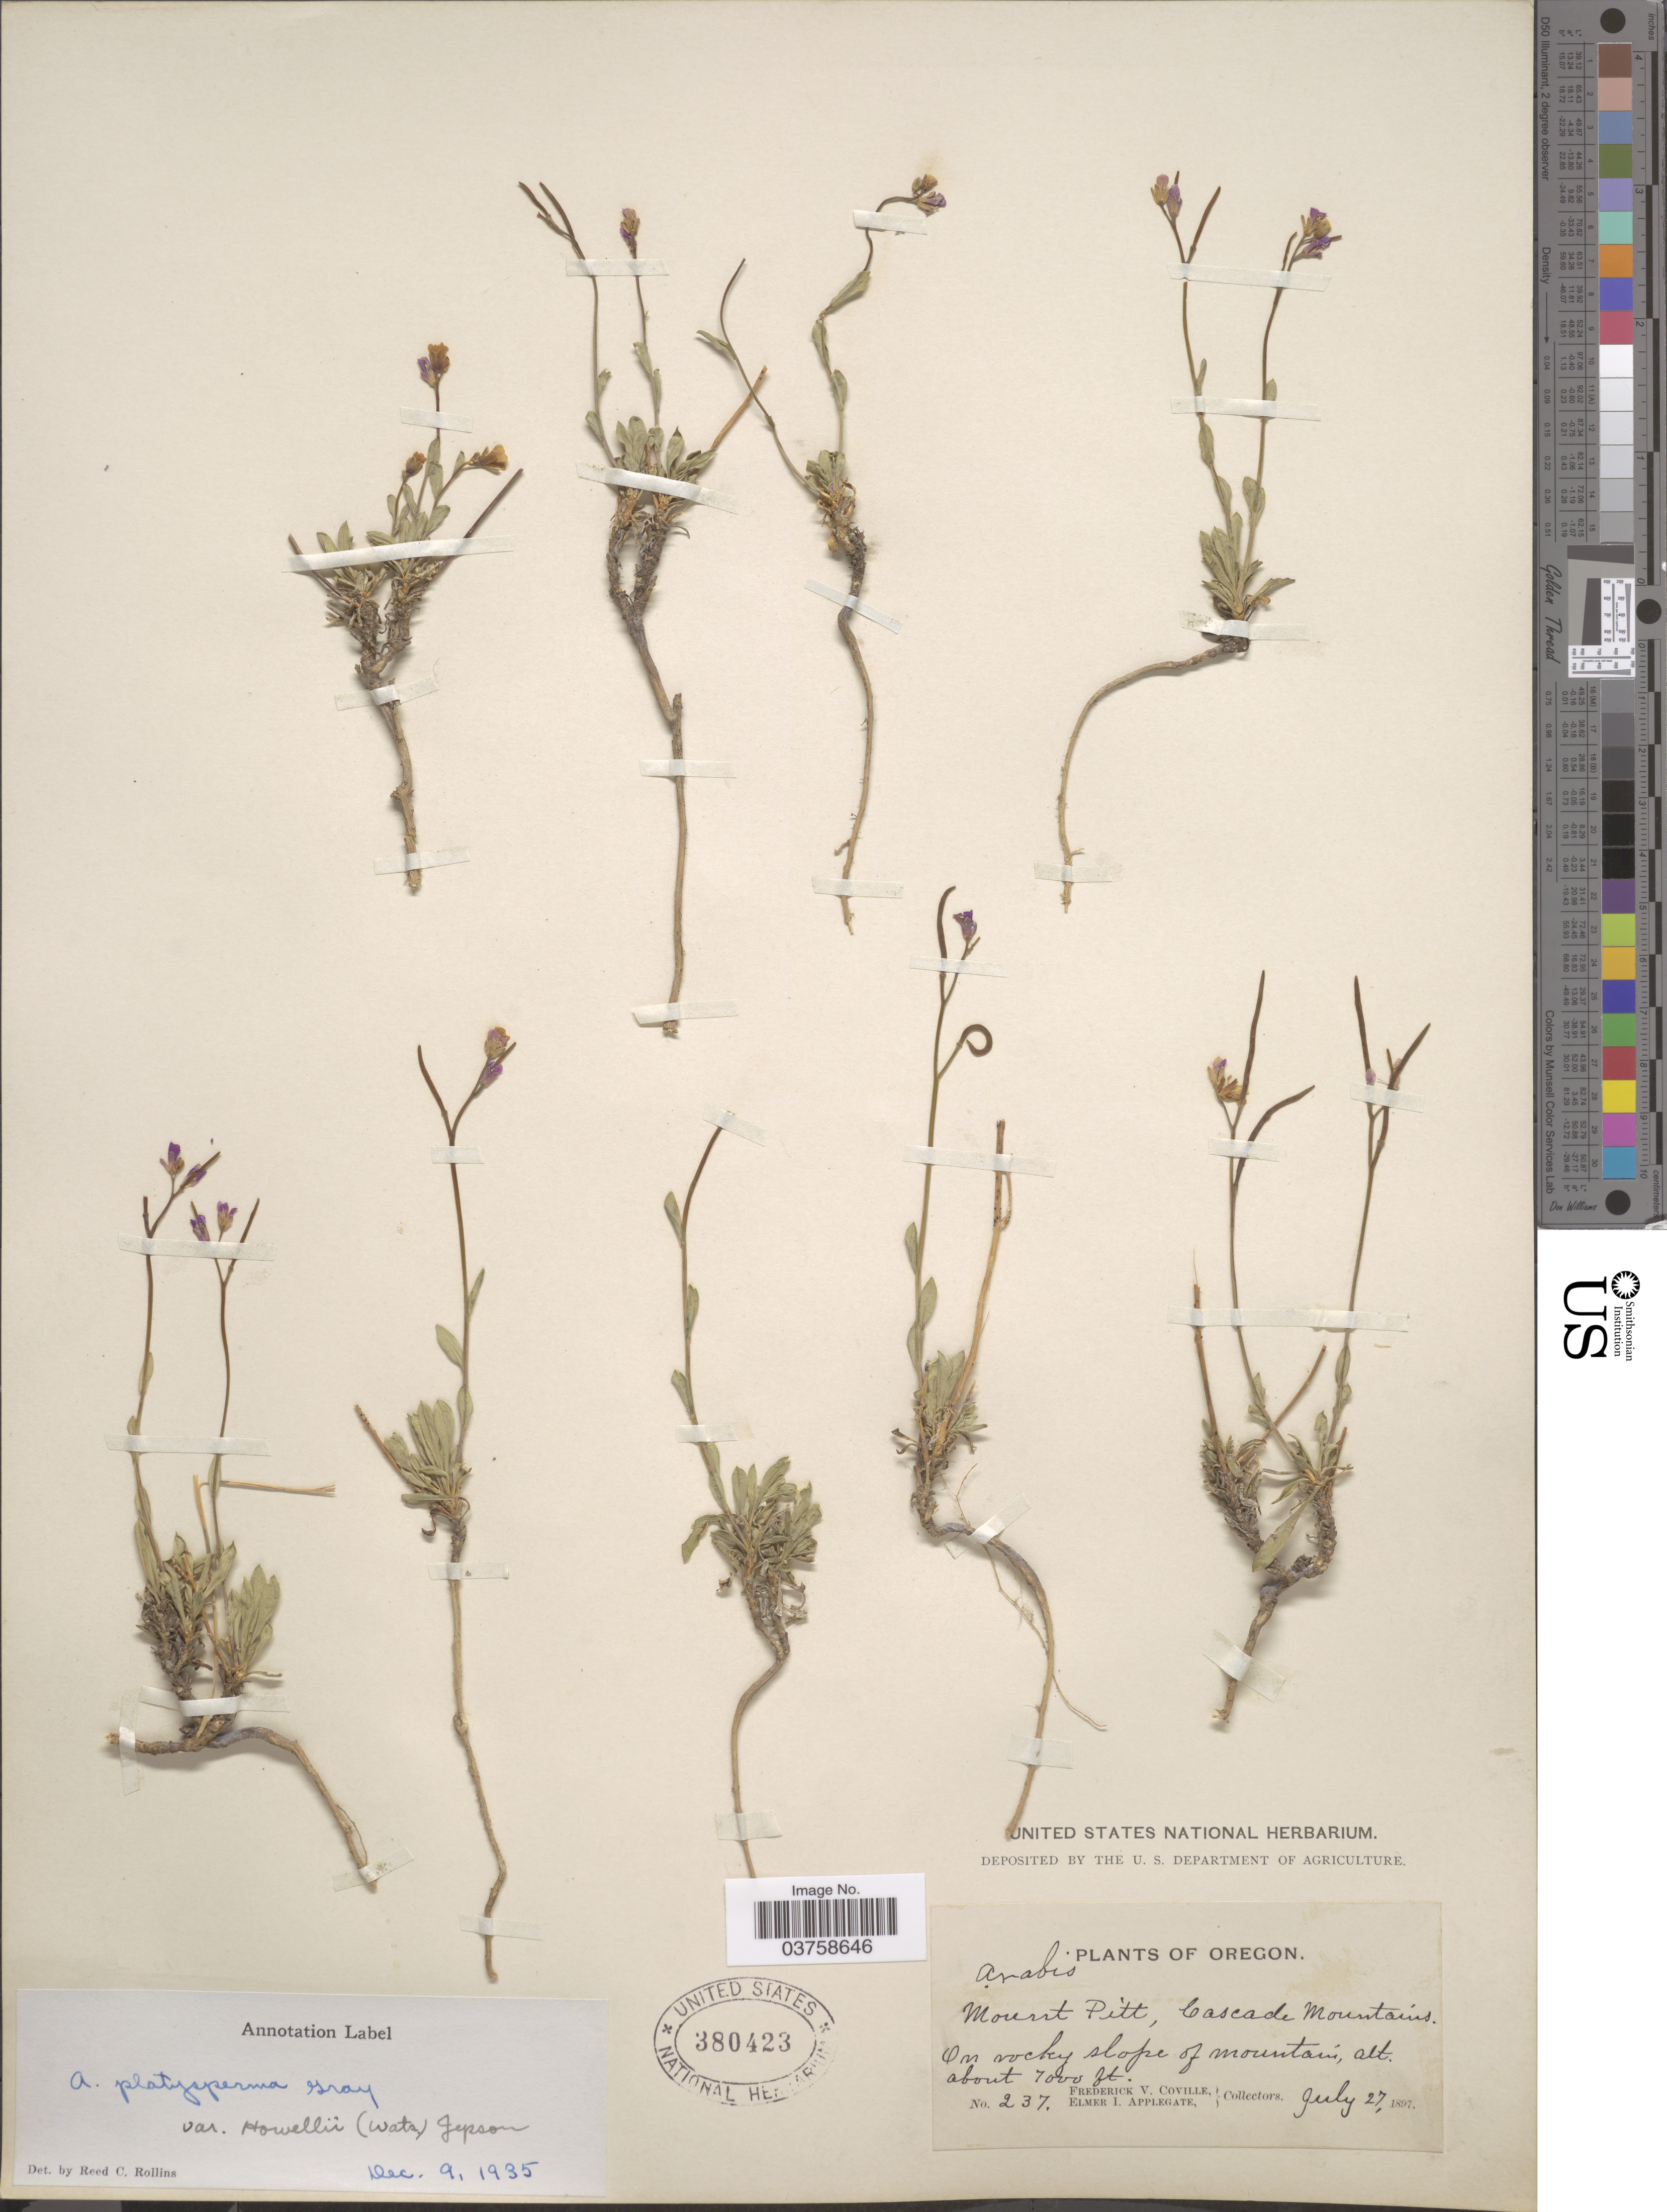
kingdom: Plantae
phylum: Tracheophyta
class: Magnoliopsida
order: Brassicales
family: Brassicaceae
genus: Arabis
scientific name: Arabis platysperma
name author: A. Gray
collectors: F. V. Coville & E. I. Applegate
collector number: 237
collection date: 1897-07-27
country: United States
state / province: Oregon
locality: Mount Pitt, Cascade Mountains.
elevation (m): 2134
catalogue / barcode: US 380423